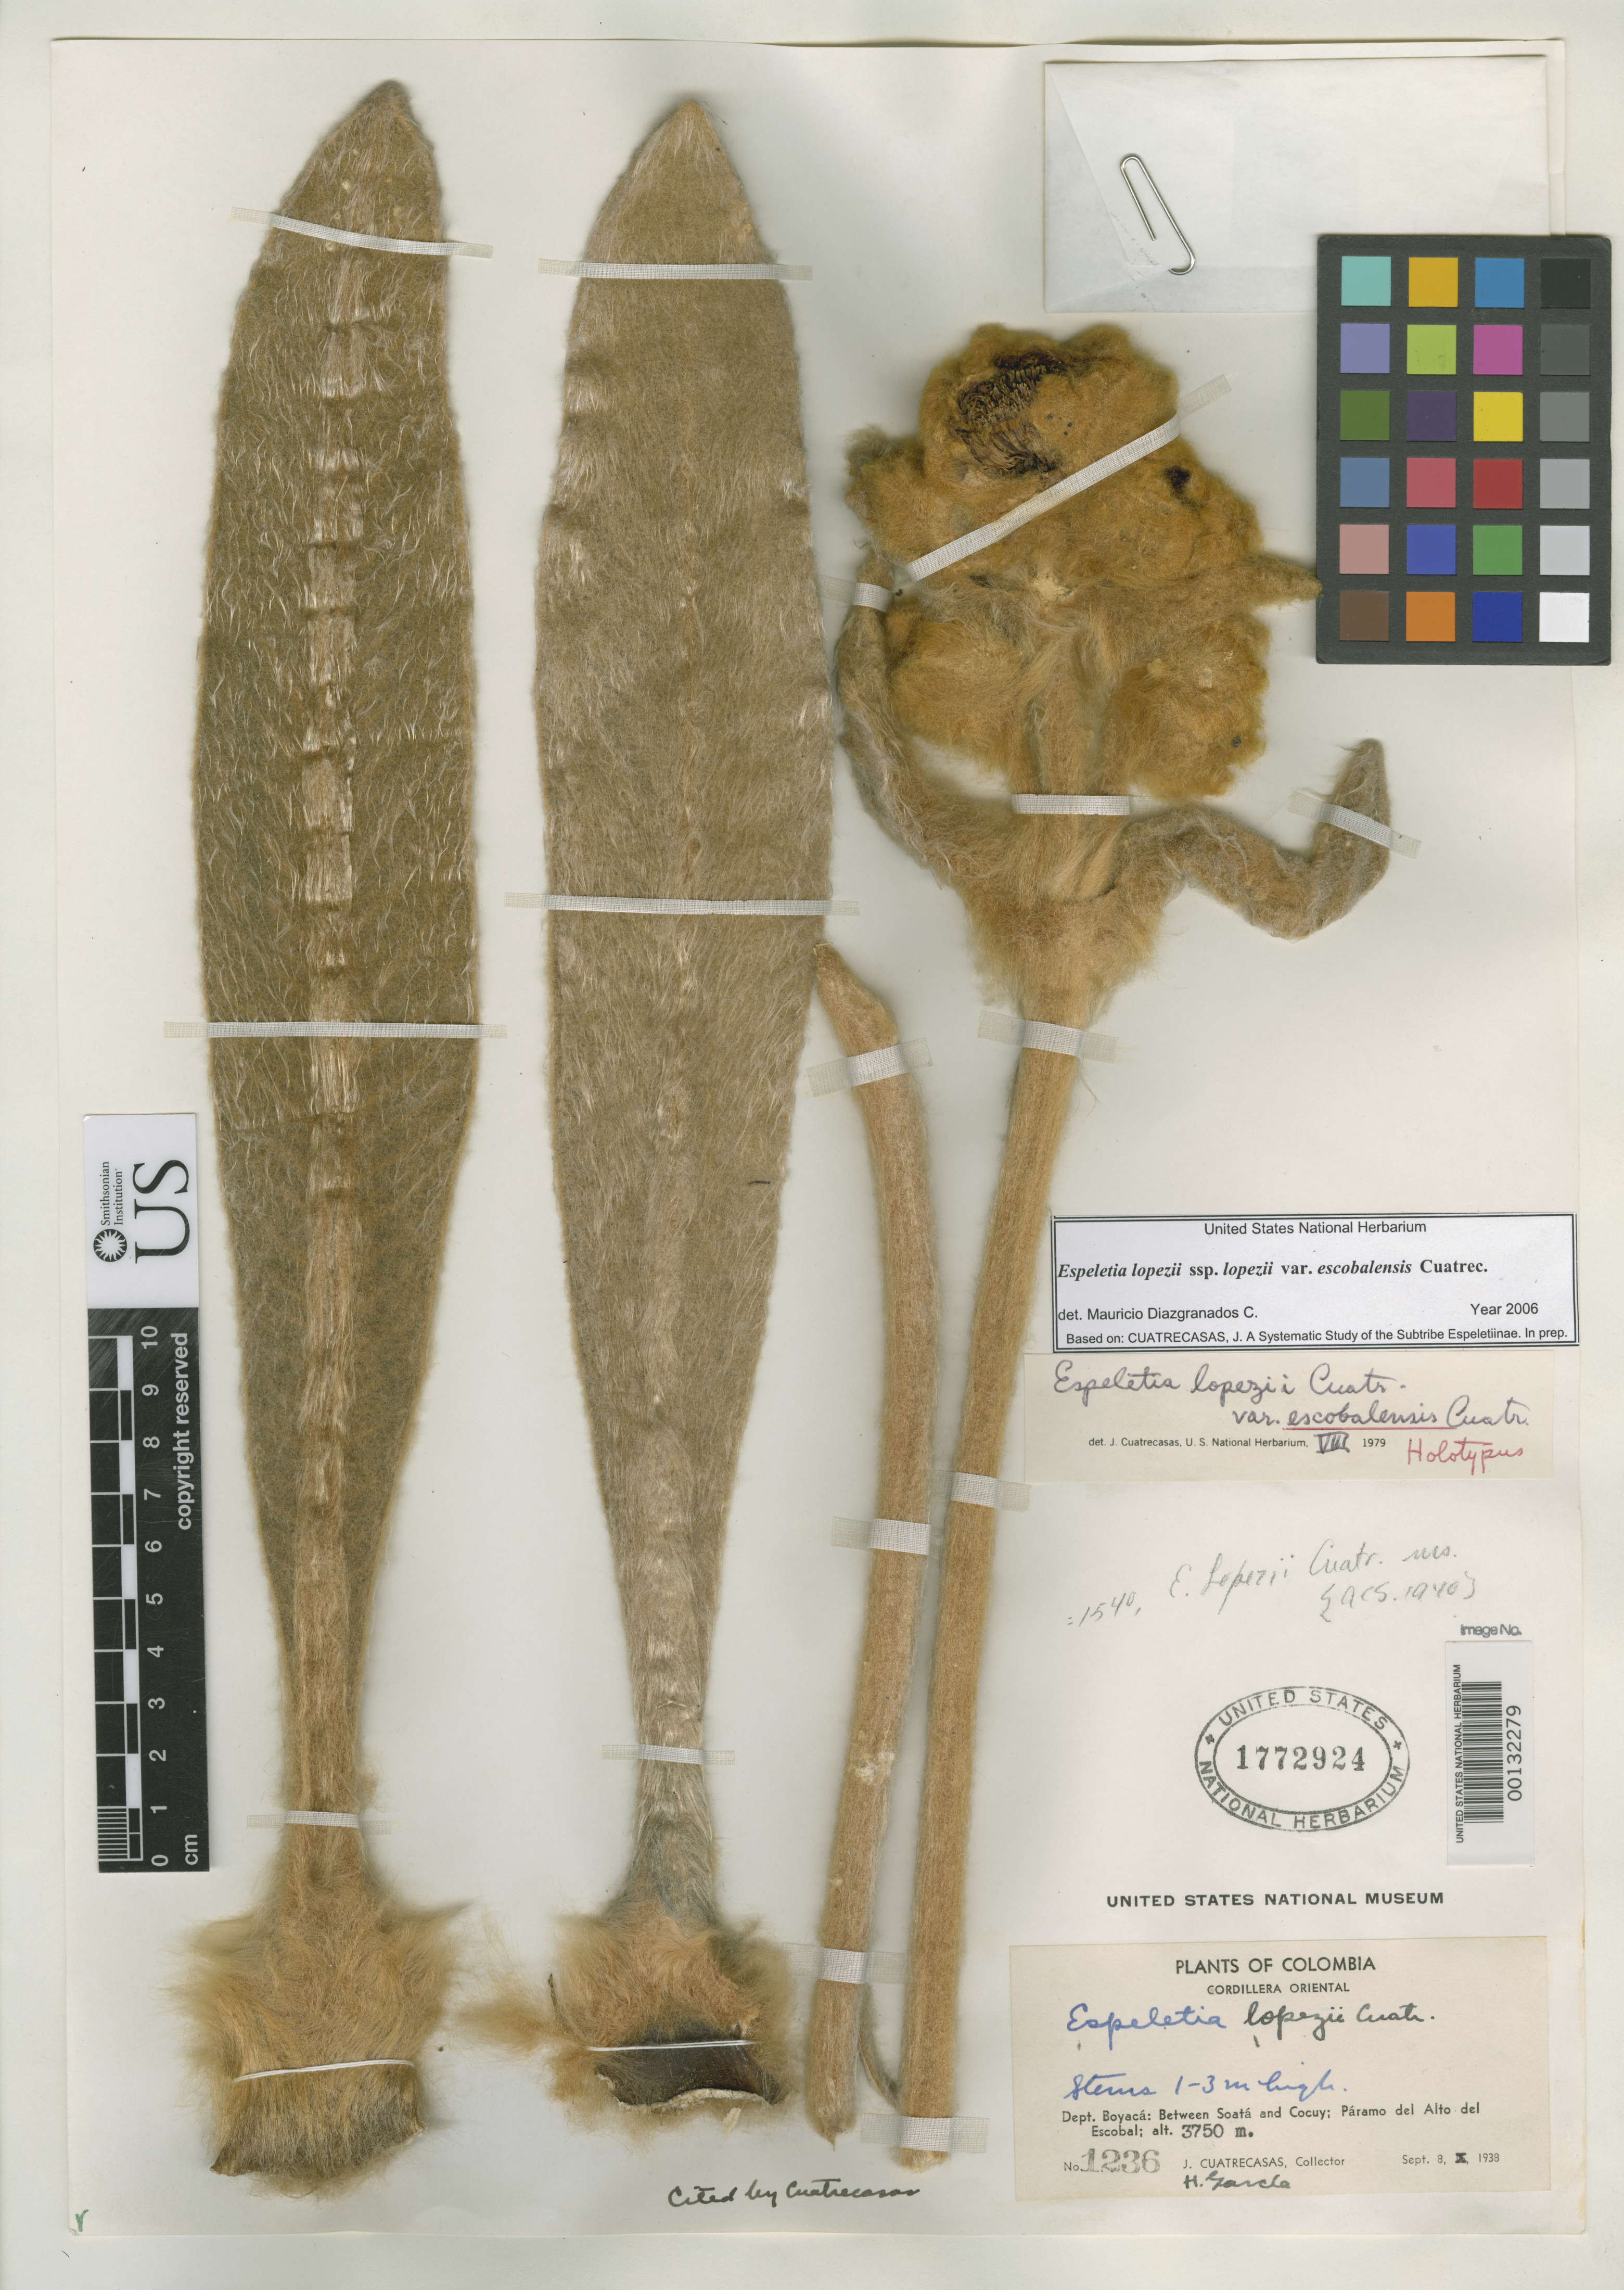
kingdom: Plantae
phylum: Tracheophyta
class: Magnoliopsida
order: Asterales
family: Asteraceae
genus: Espeletia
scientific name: Espeletia lopezii var. escobalensis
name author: Cuatrec.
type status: Holotype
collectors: J. Cuatrecasas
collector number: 1236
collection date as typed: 08 Sep 1938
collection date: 1938-09-08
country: Colombia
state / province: Boyacá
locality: Between Soata and Cocuy, Páramo del Alto del Escobal.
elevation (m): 3800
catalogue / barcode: US 1772924